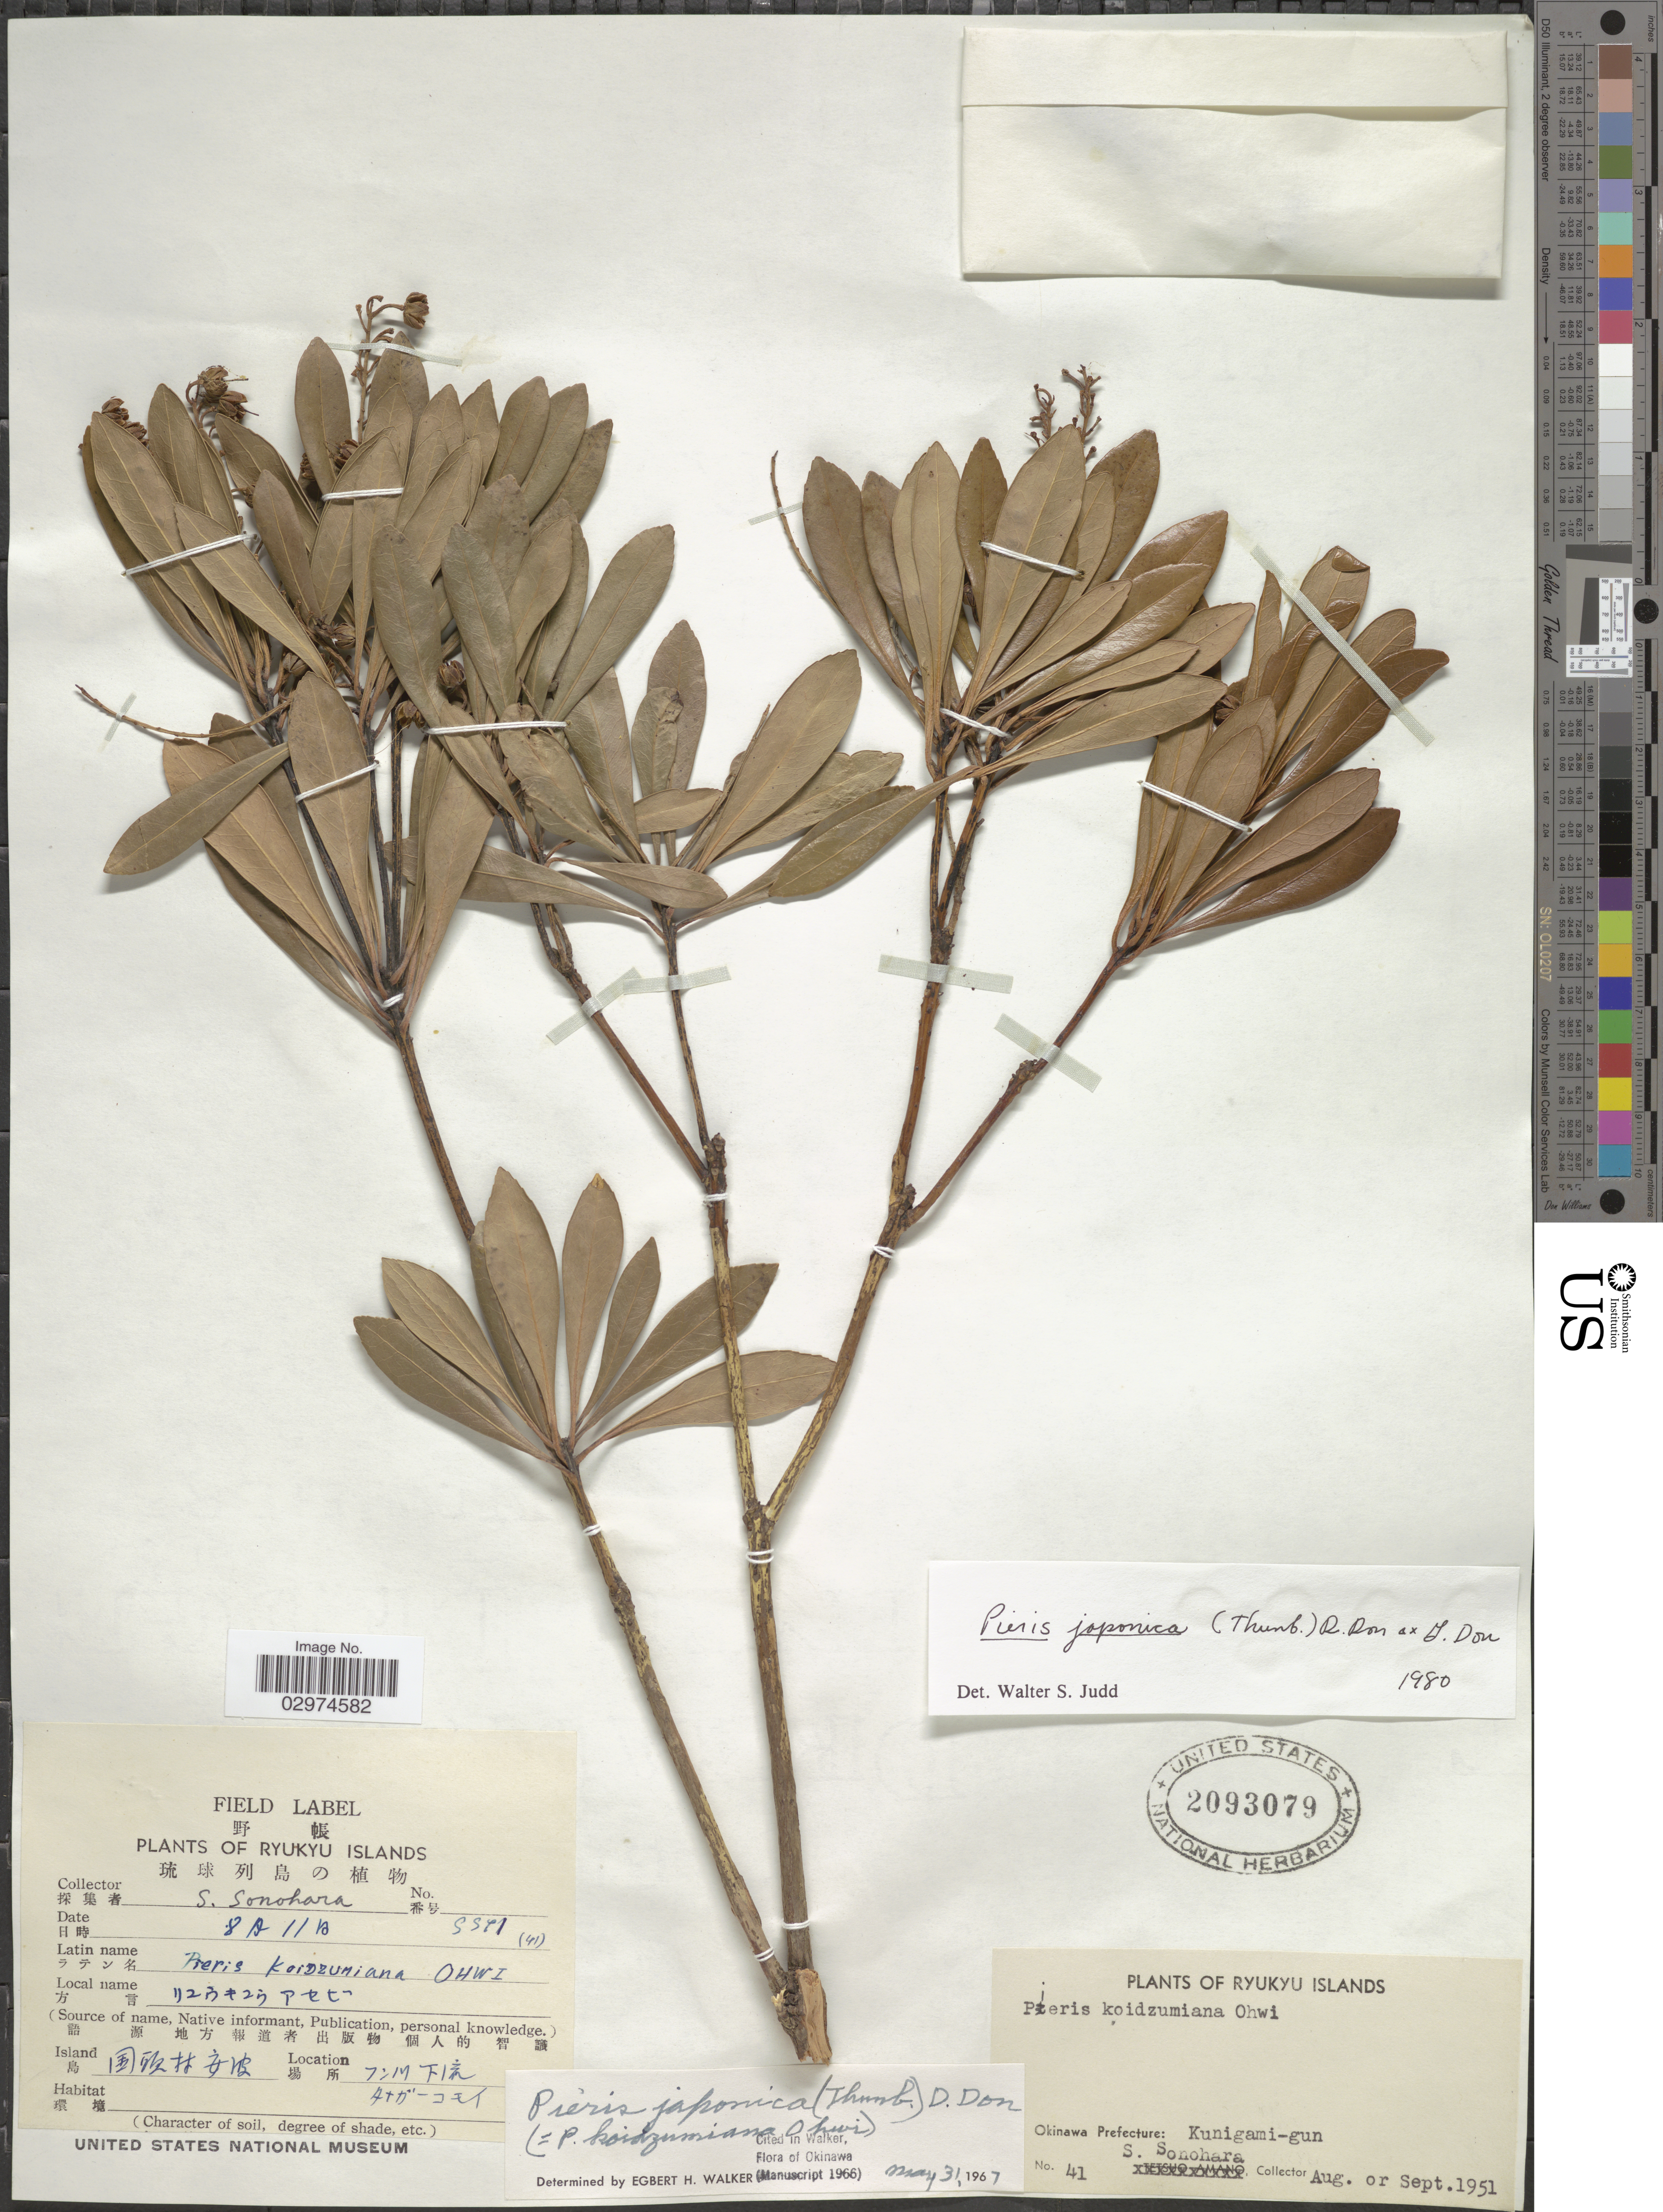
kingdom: Plantae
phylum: Tracheophyta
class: Magnoliopsida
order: Ericales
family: Ericaceae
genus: Pieris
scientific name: Pieris japonica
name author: (Thunb.) D. Don ex G. Don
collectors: S. Sonohara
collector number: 41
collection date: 1951-08/1951-09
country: Japan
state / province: Okinawa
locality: Ryukyu Islands, Okinawa Prefecture: Kunigami-gun.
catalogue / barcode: US 2093079